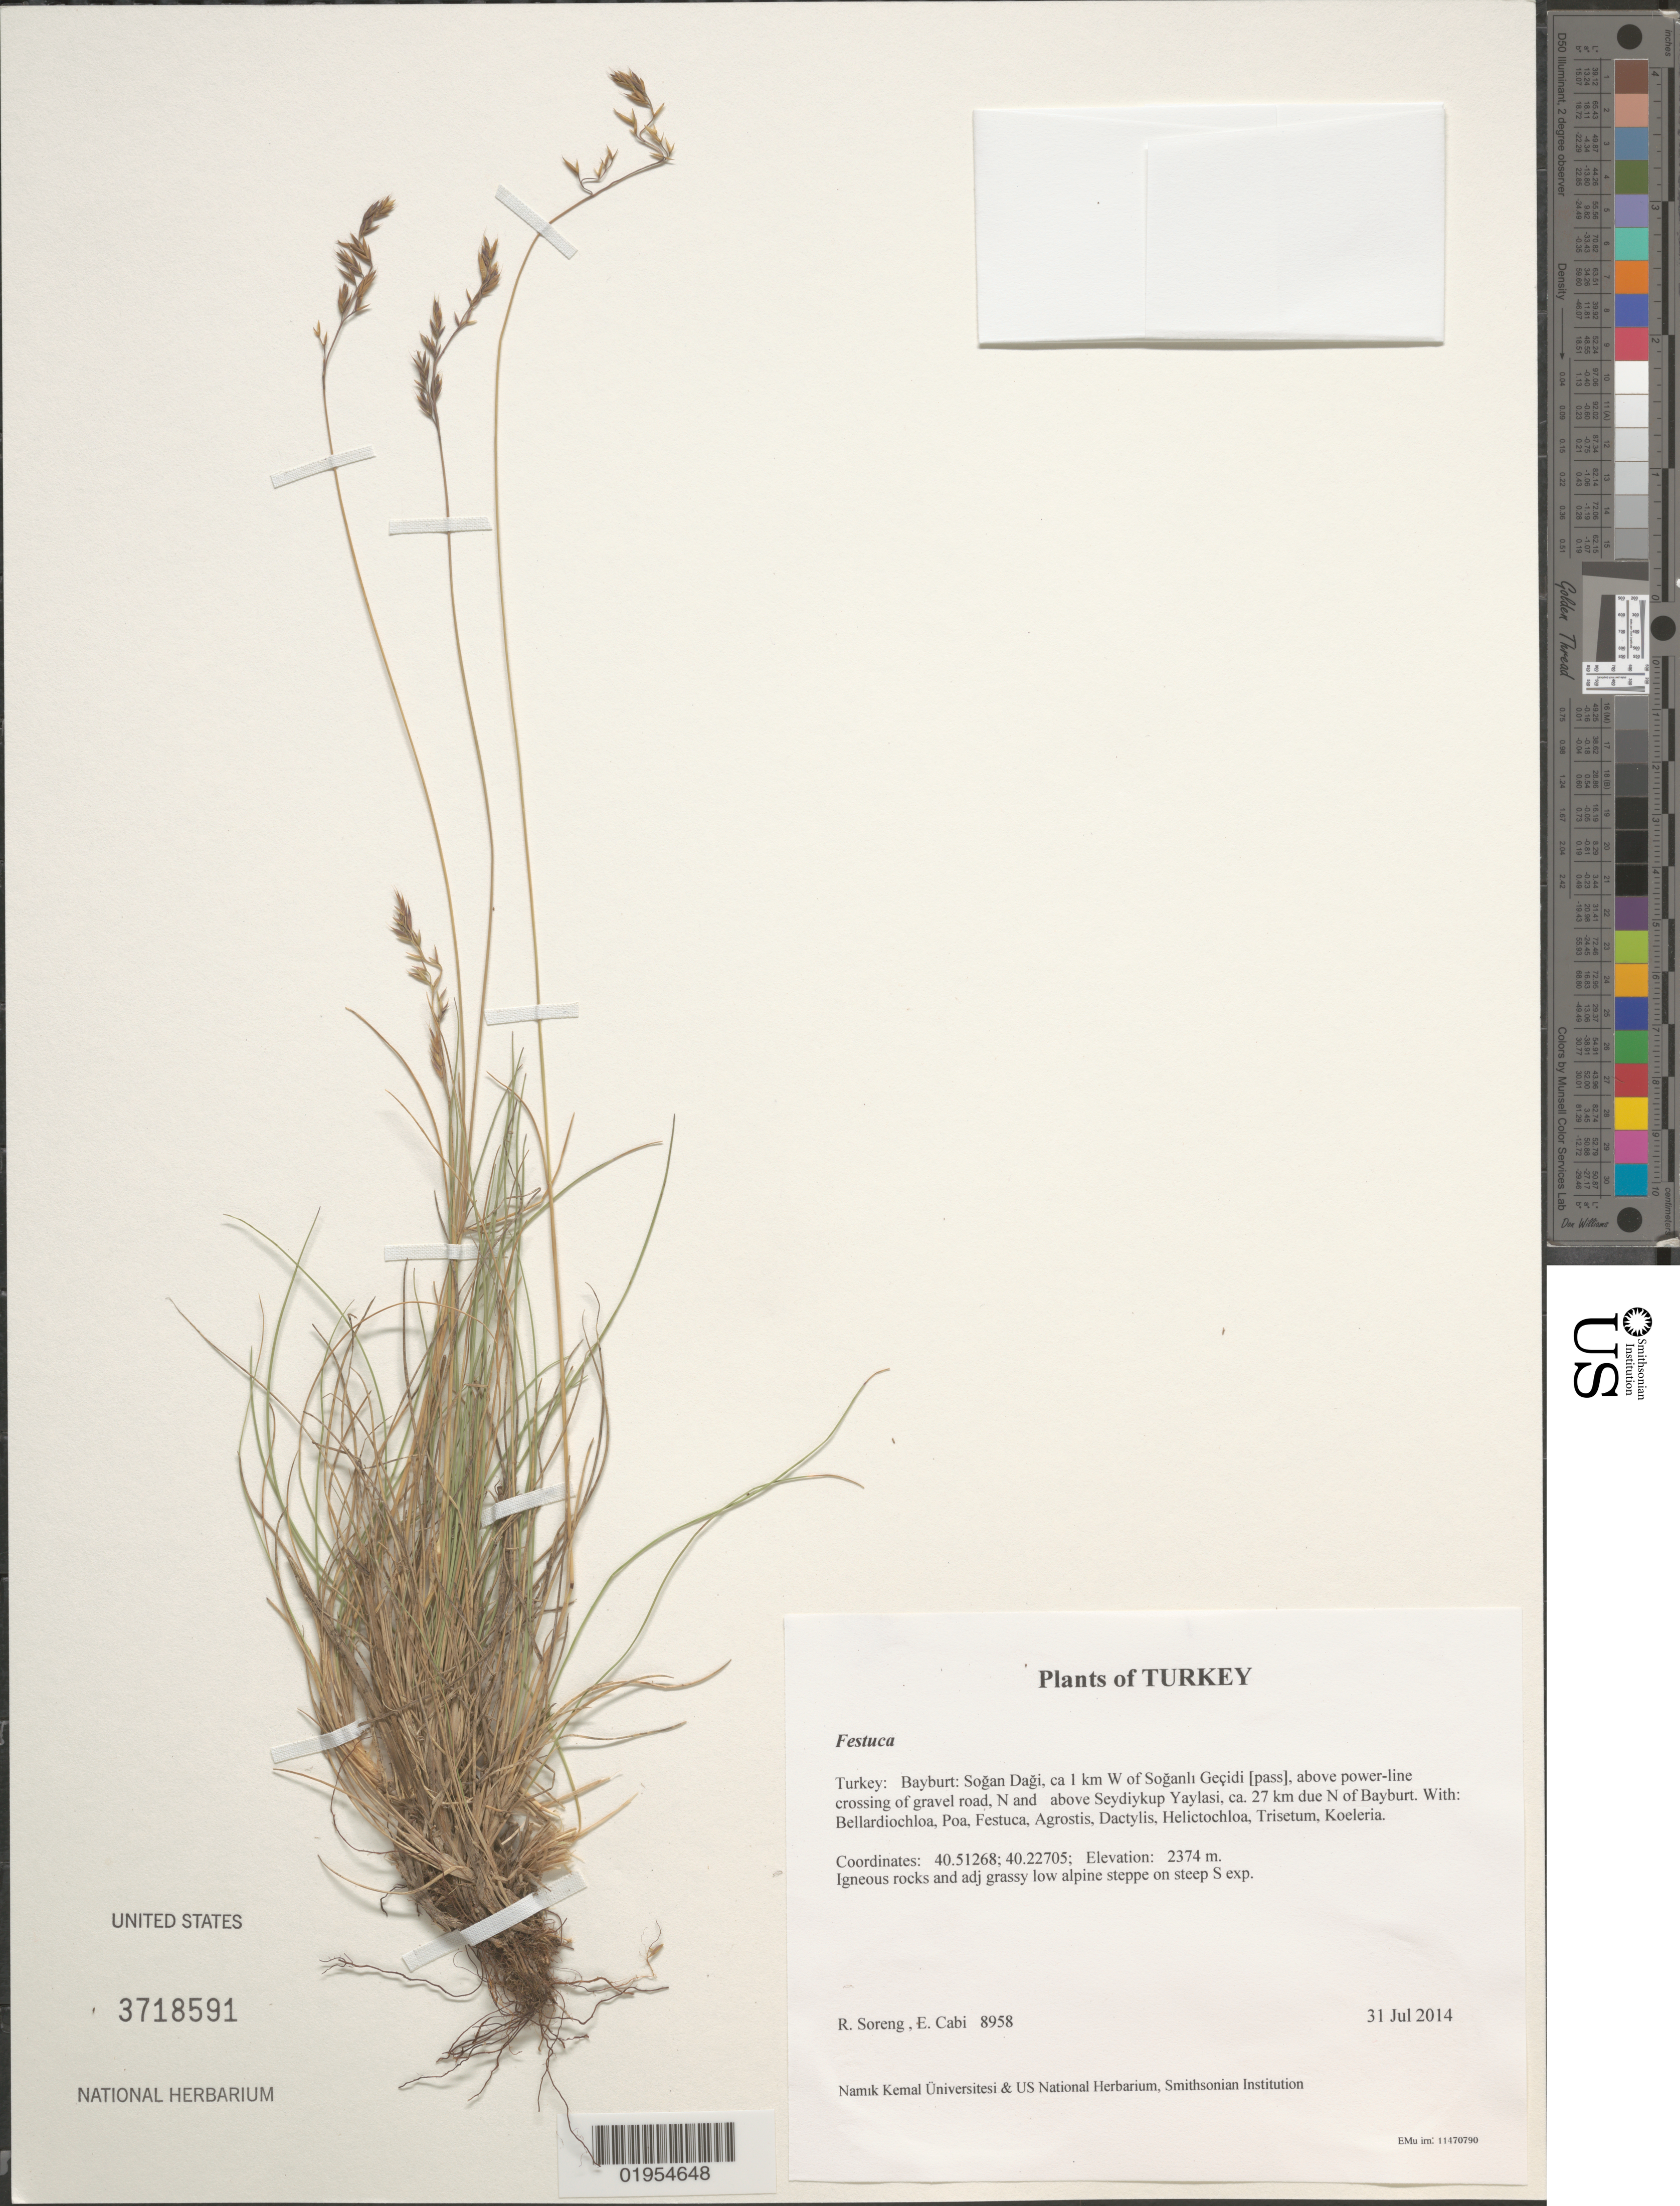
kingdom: Plantae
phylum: Tracheophyta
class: Liliopsida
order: Poales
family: Poaceae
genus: Festuca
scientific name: Festuca sp.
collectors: R. J. Soreng & E. Cabi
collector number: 8958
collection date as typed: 31 Jul 2014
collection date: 2014-07-31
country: Turkey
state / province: Bayburt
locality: Sogan Dagi, ca 1 km W of Soganli Gecidi [pass], above power-line crossing of gravel road, N and above Seydiykup Yaylasi, ca. 27 km due N of Bayburt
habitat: Igneous rocks and adj grassy low alpine steppe on steep S exp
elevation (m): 2374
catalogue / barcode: US 3718591